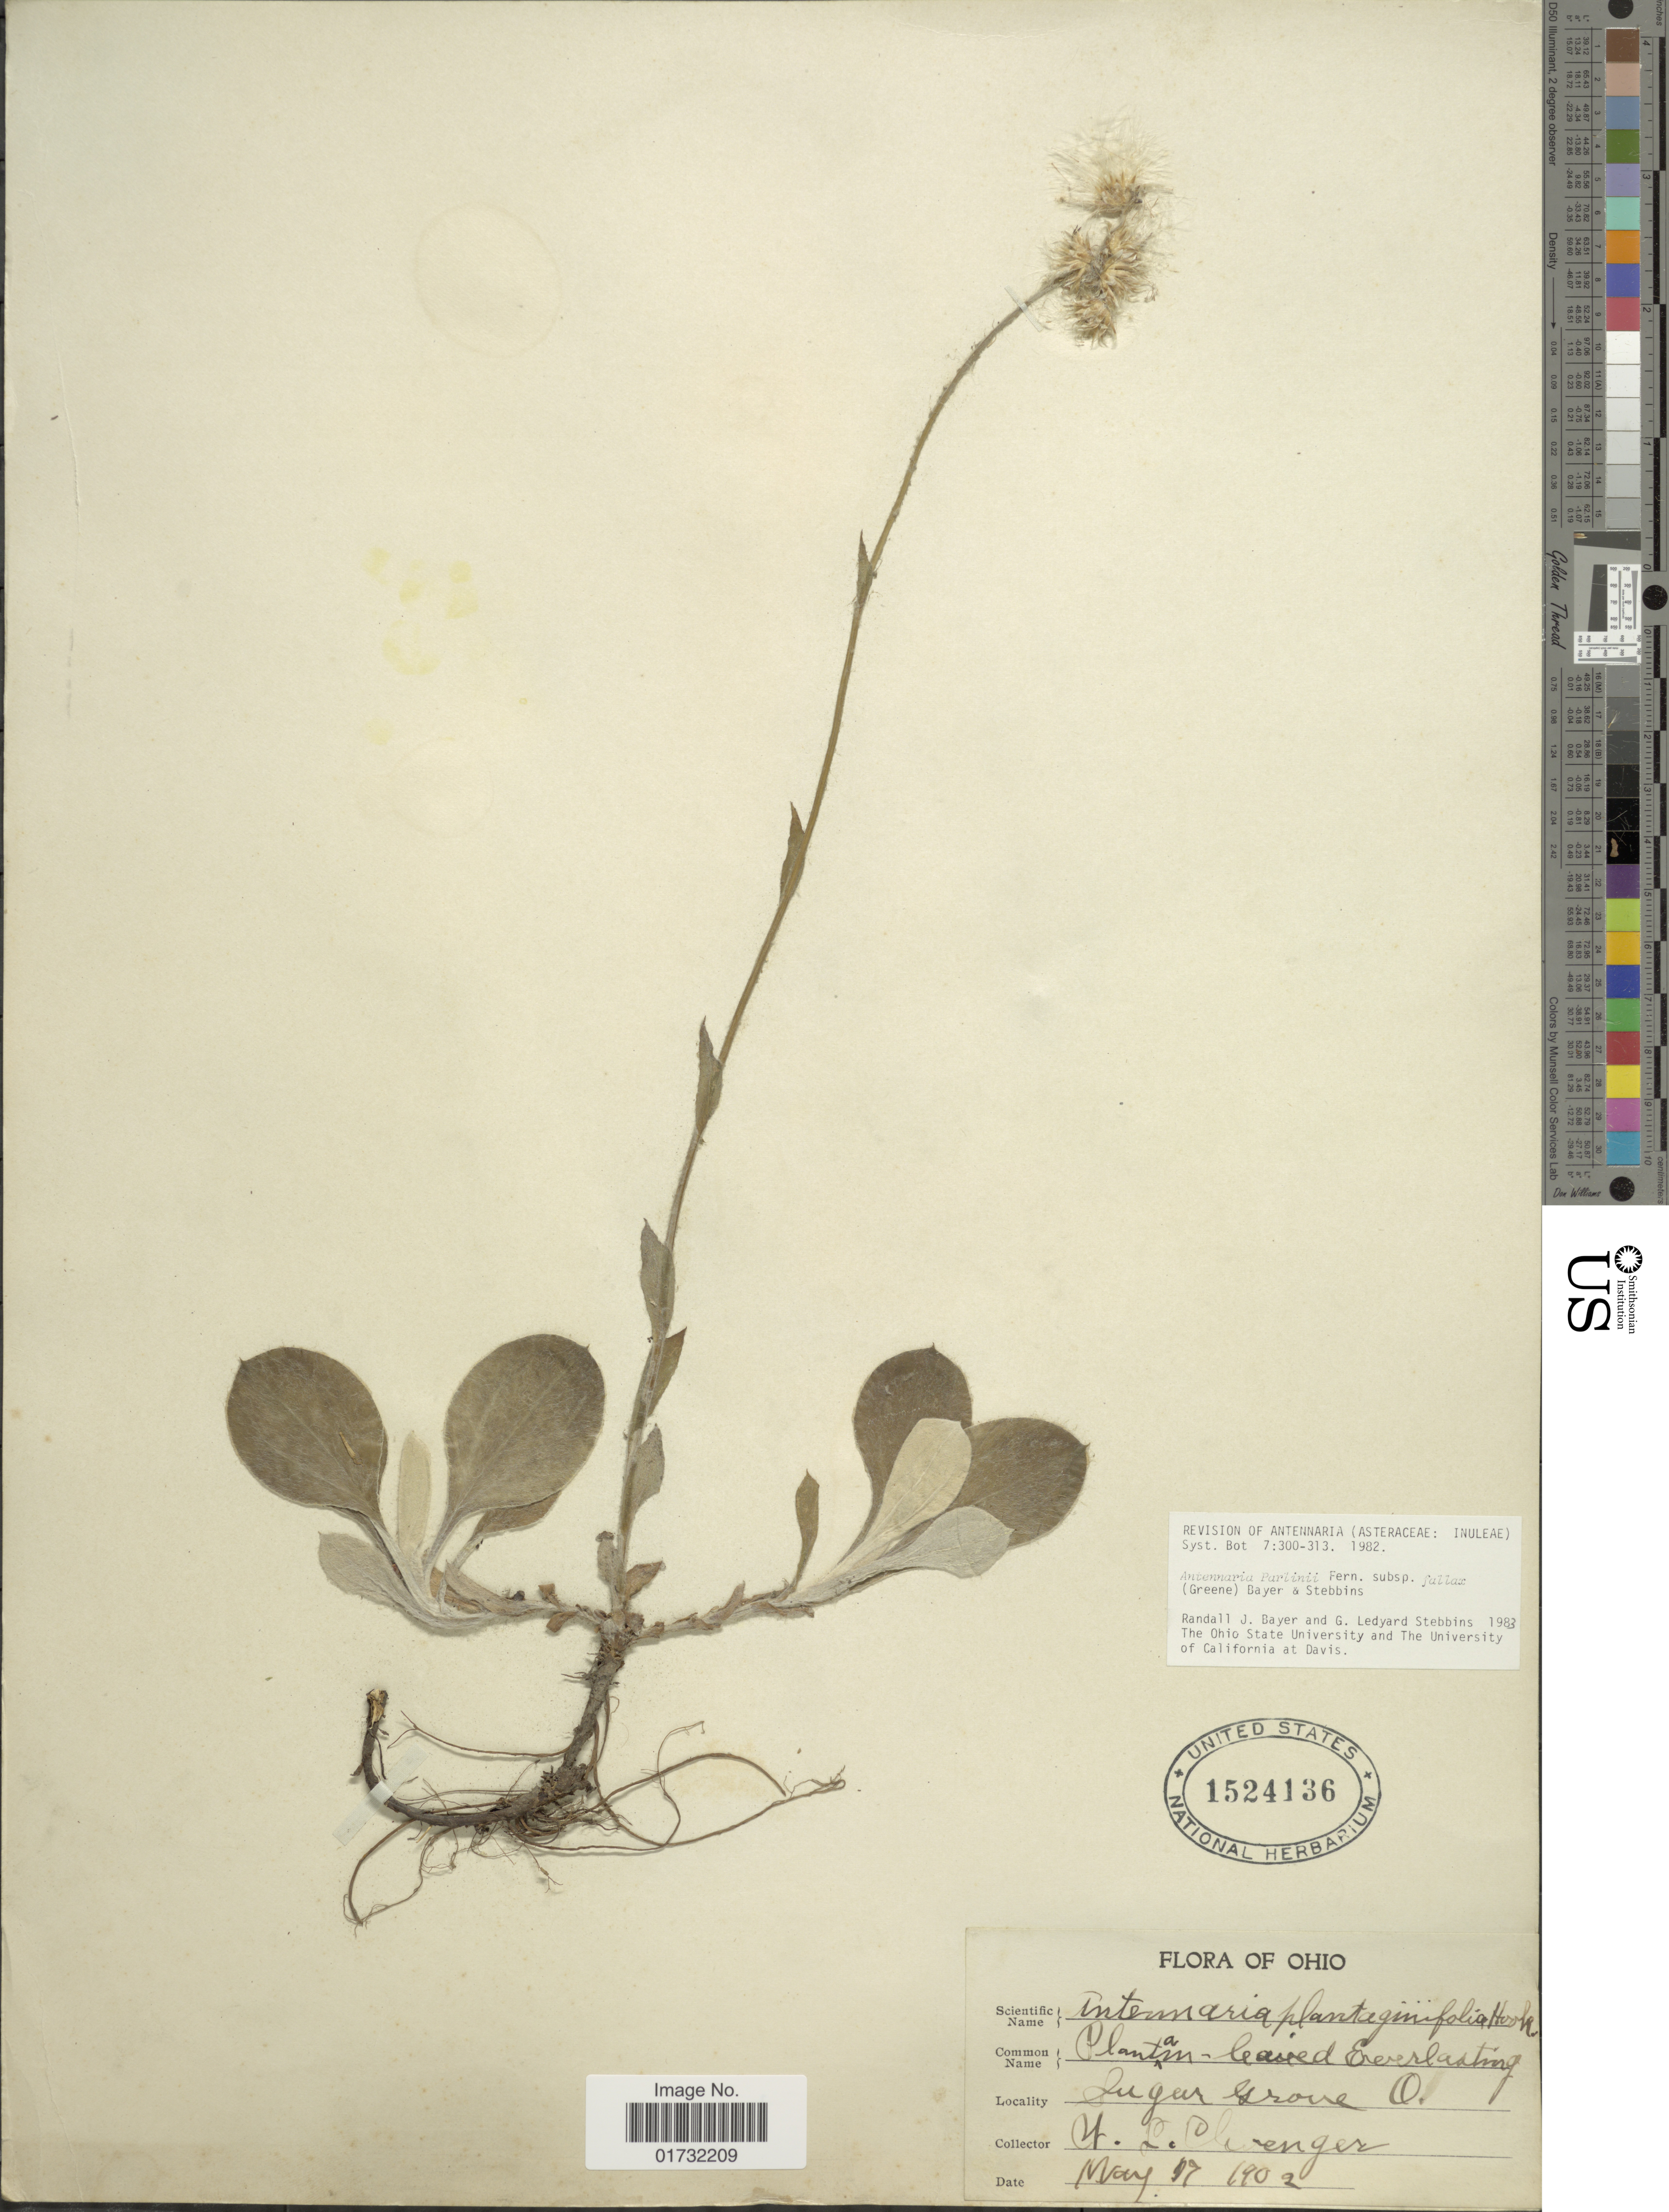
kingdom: Plantae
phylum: Tracheophyta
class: Magnoliopsida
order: Asterales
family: Asteraceae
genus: Antennaria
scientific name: Antennaria parlinii subsp. fallax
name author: (Greene) R.J. Bayer & Stebbins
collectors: S. Clevenger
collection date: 1902-05-17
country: United States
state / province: Ohio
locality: Sugar Grove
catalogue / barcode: US 1524136